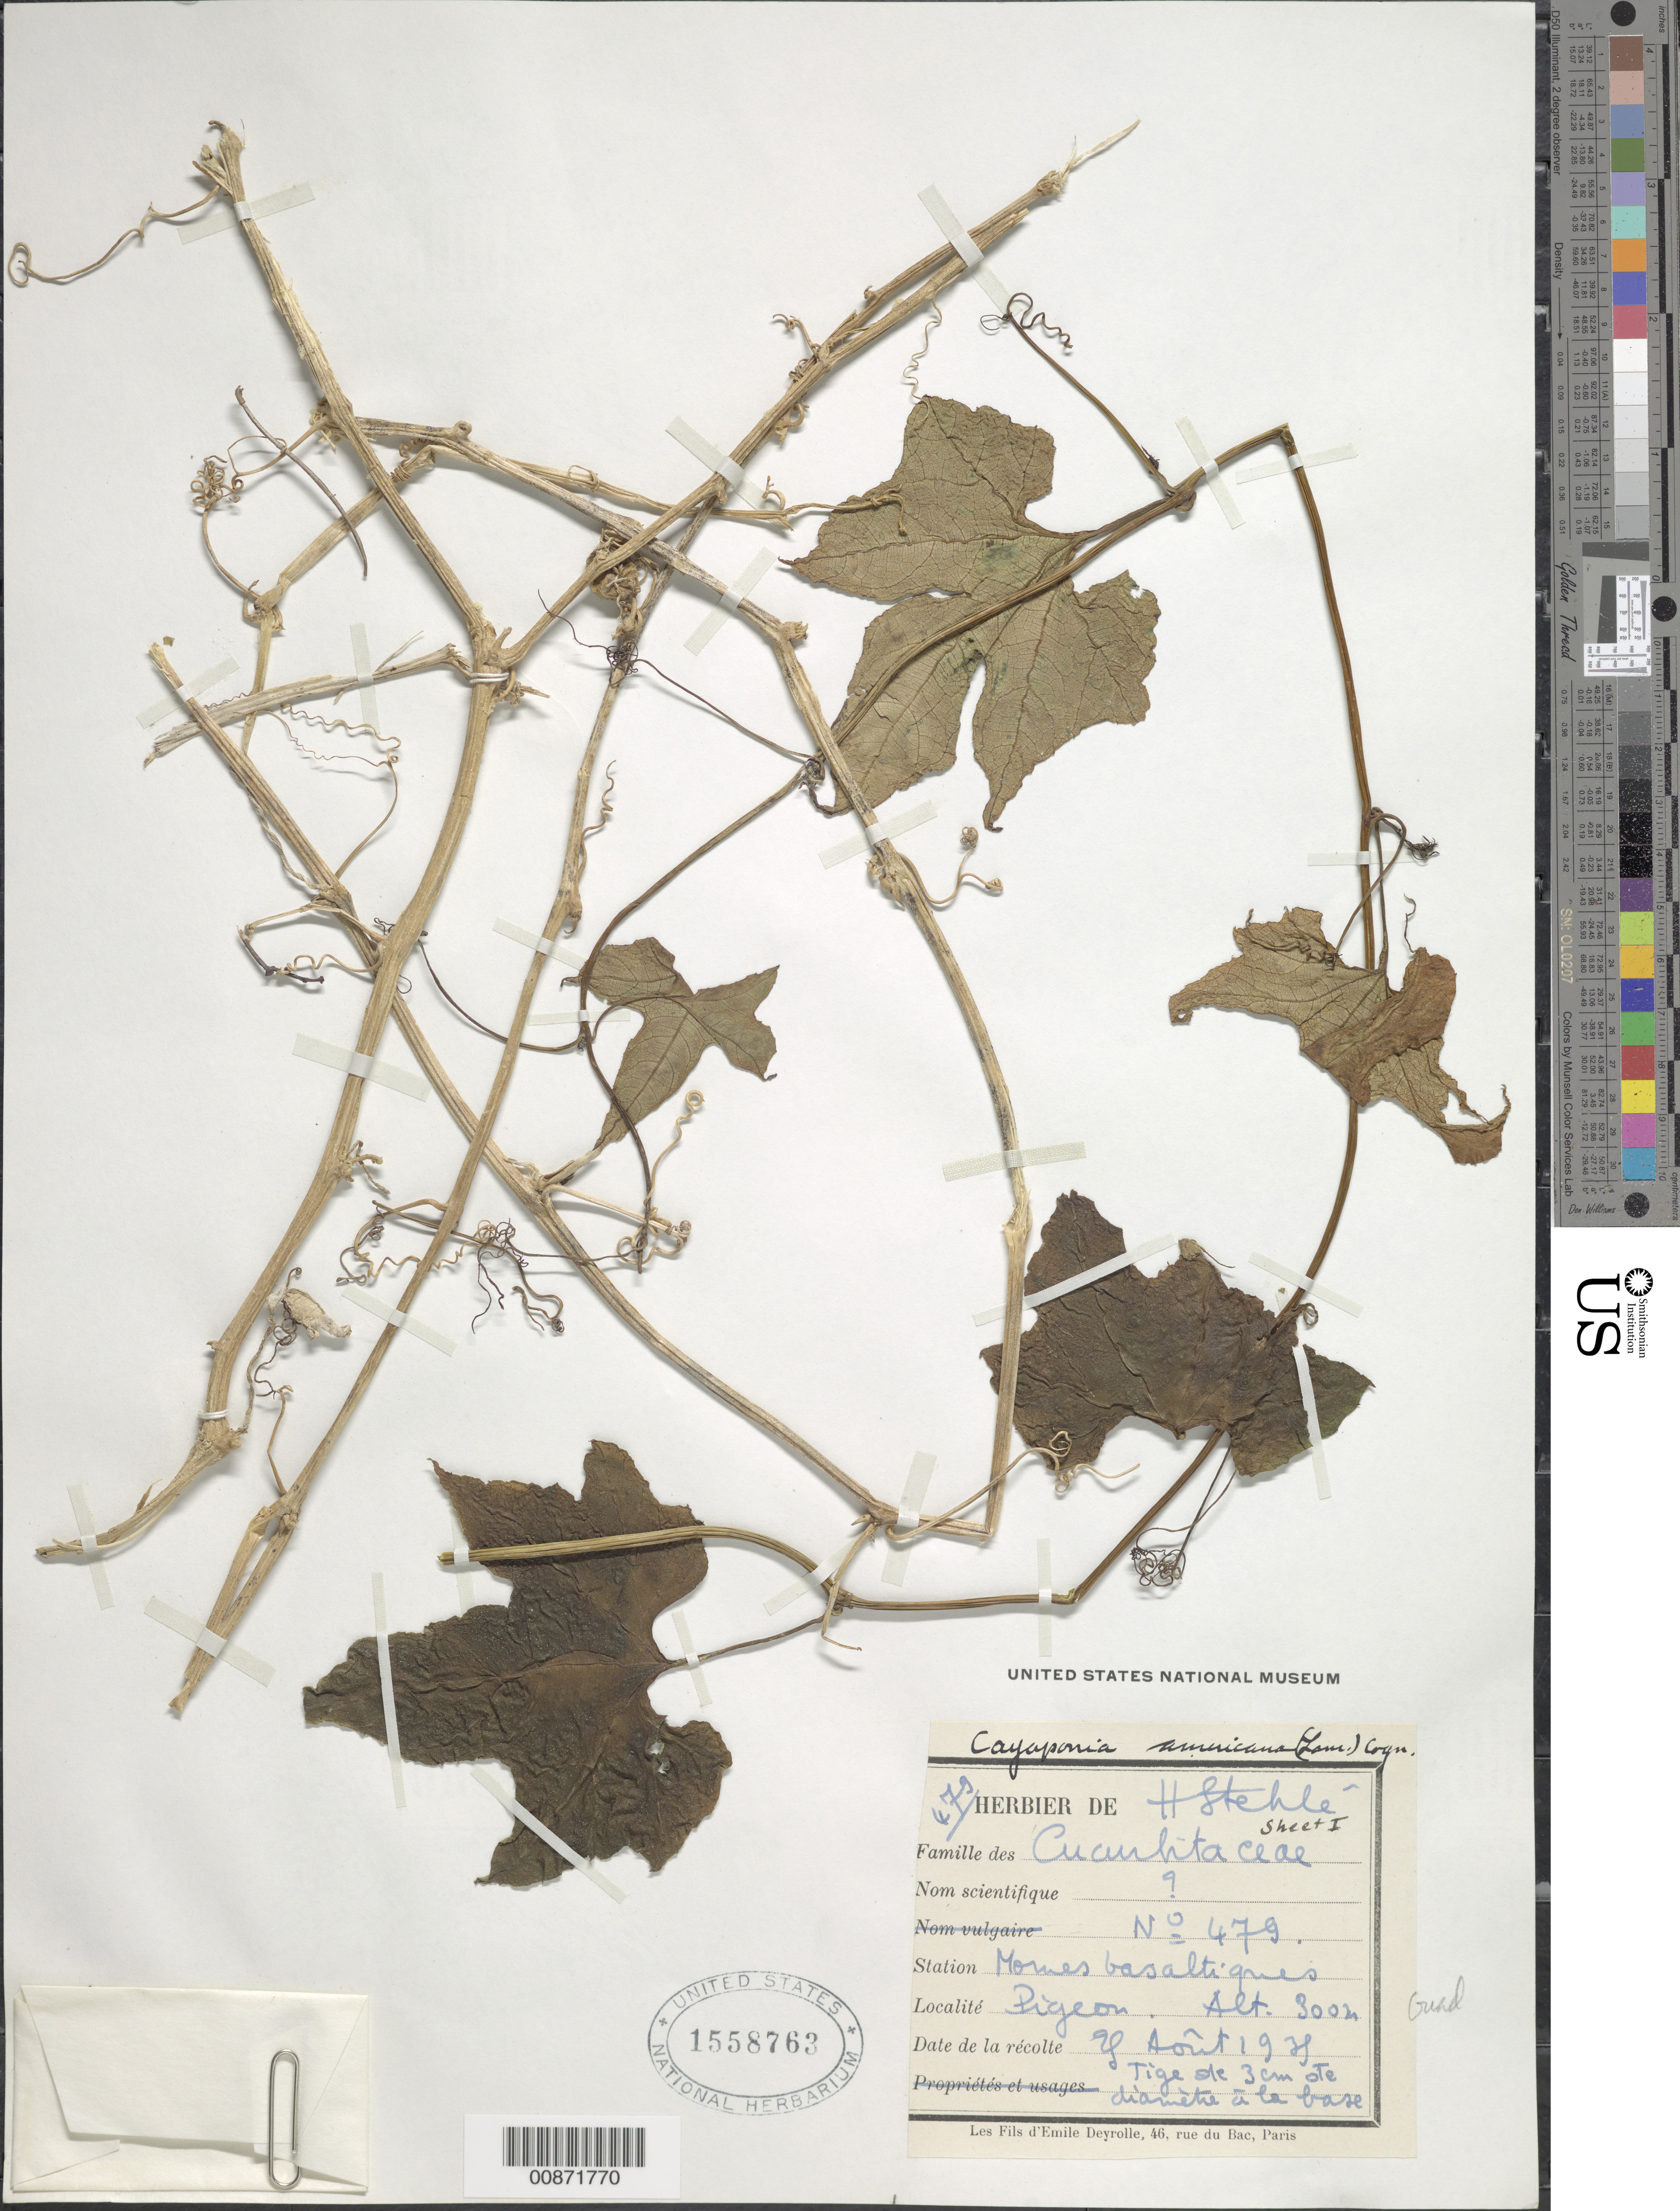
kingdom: Plantae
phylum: Tracheophyta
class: Magnoliopsida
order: Cucurbitales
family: Cucurbitaceae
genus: Cayaponia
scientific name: Cayaponia americana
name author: (Lam.) Cogn.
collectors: H. Stehlé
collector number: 479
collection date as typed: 28 Aug 1938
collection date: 1938-08-28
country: Guadeloupe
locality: Mornes, Pigeon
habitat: Mornes basaltiques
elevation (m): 300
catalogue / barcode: US 1558763